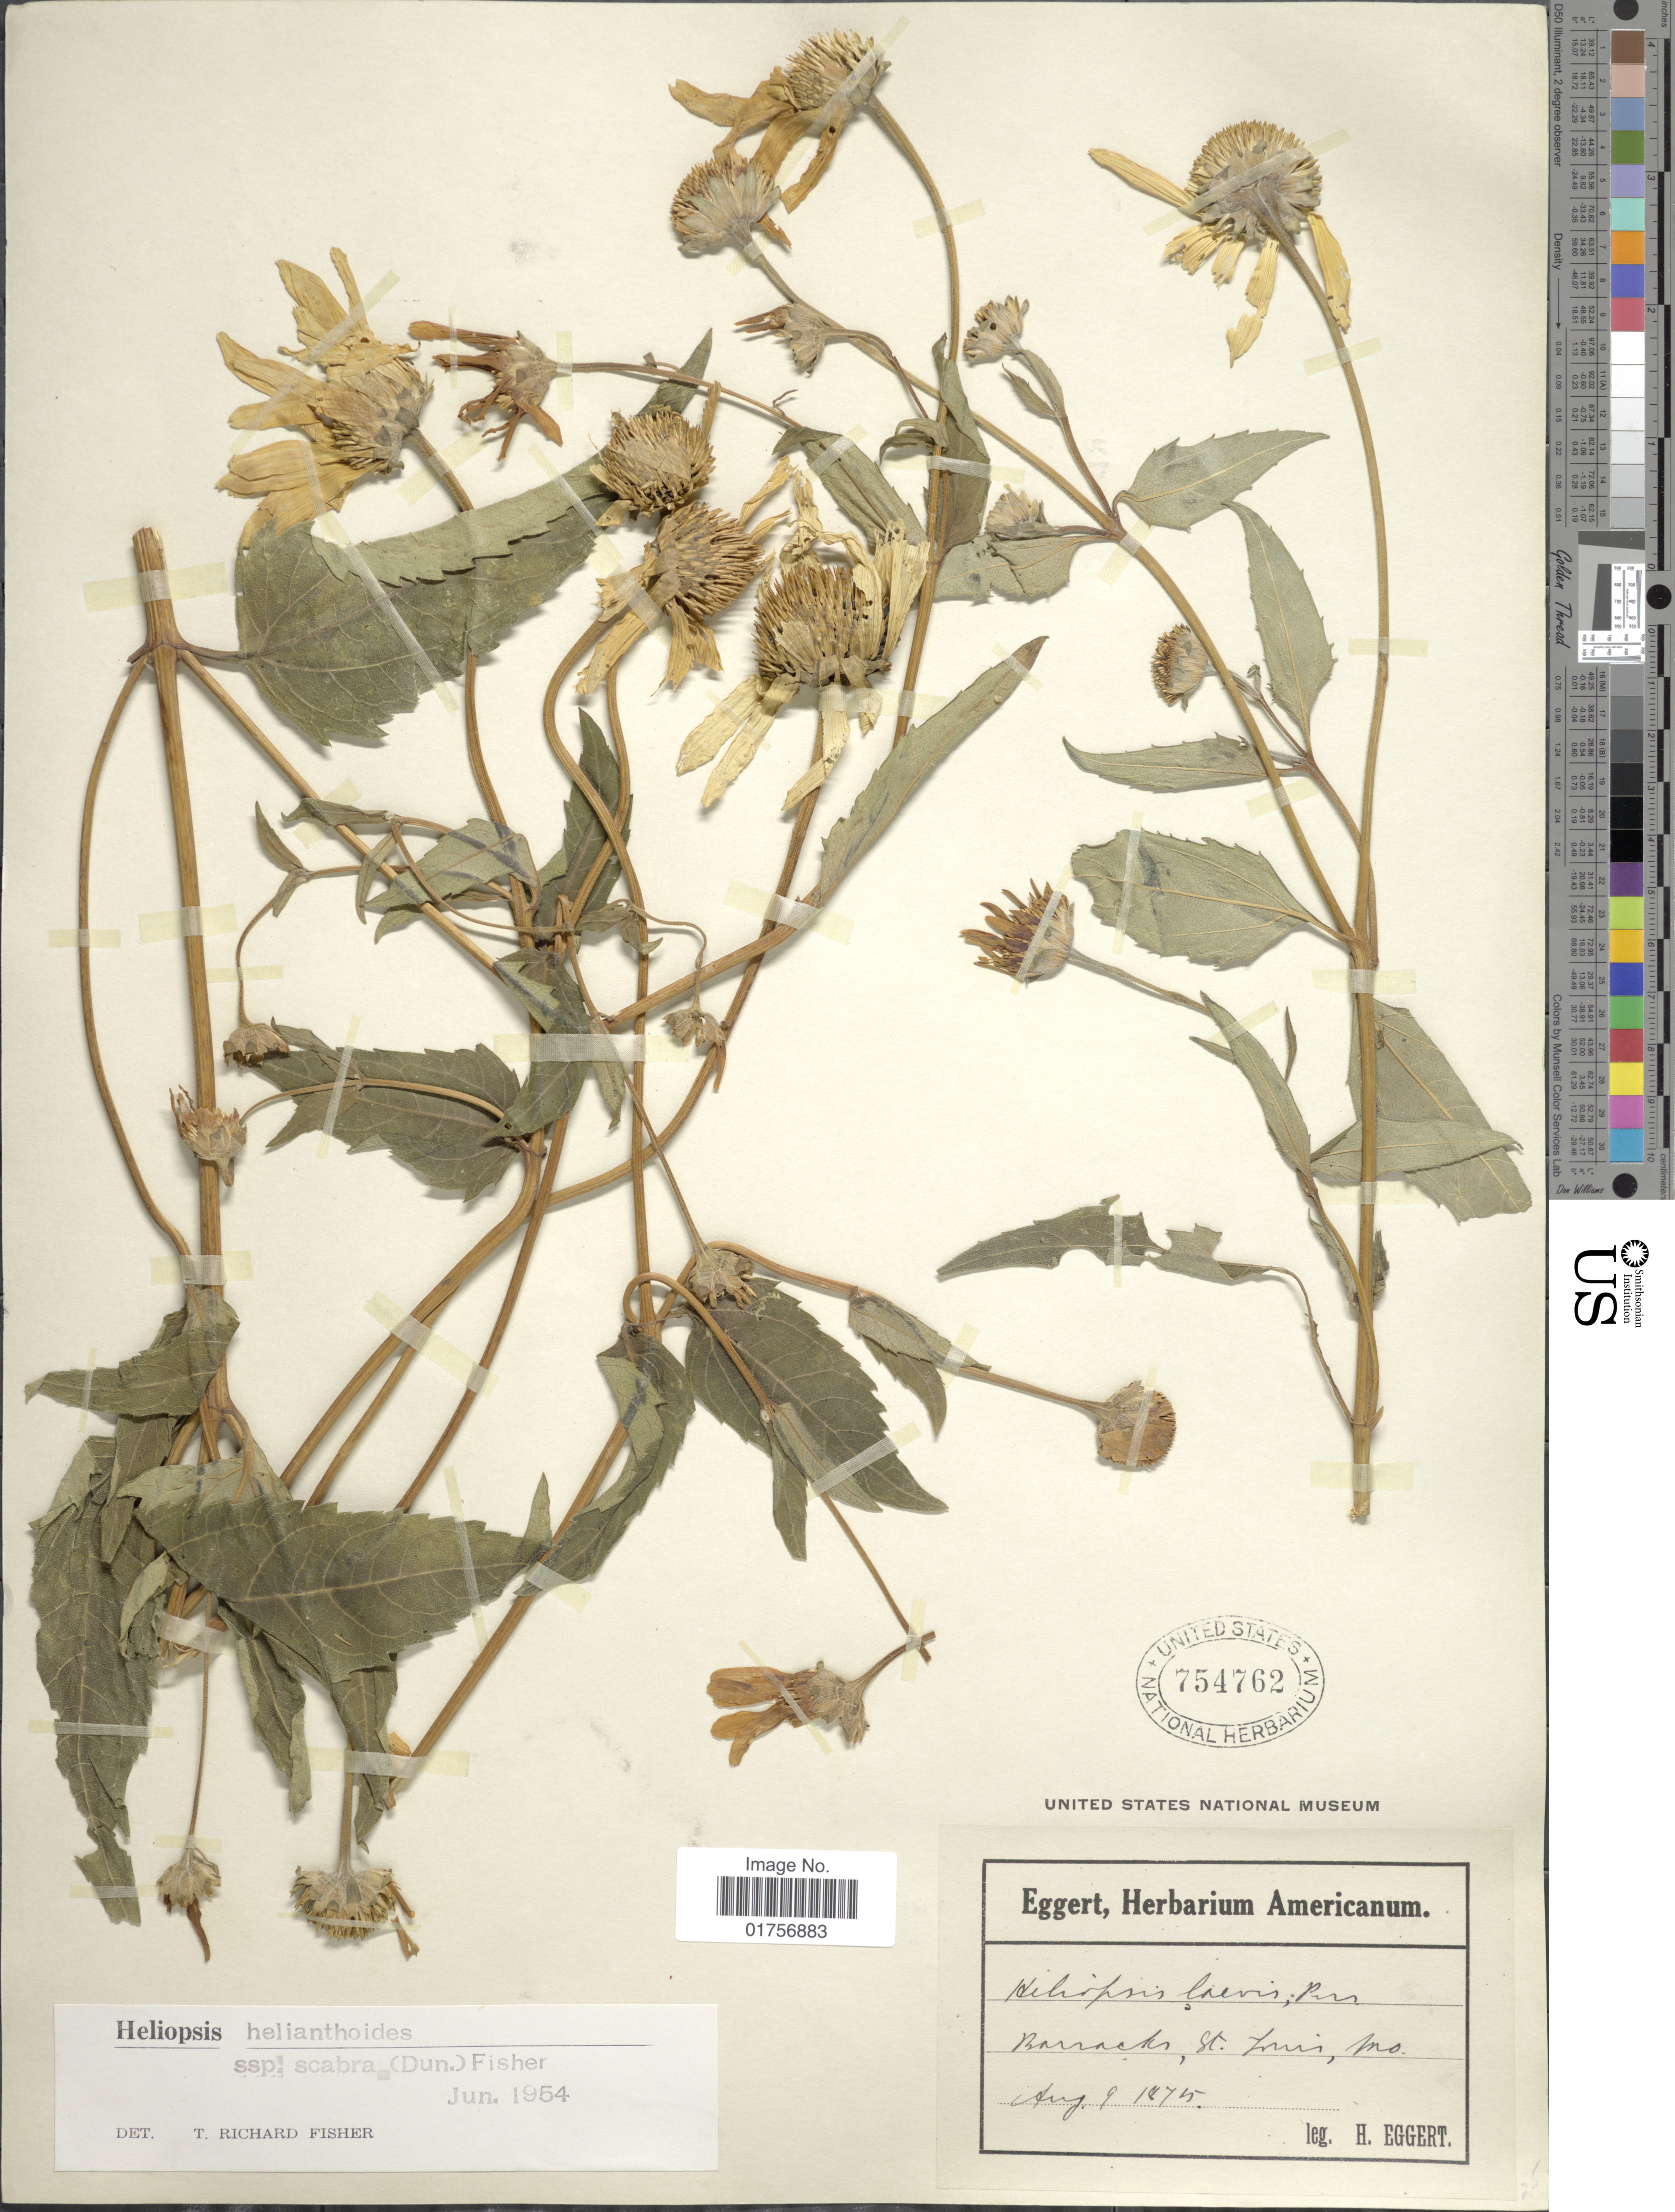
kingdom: Plantae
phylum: Tracheophyta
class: Magnoliopsida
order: Asterales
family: Asteraceae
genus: Heliopsis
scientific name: Heliopsis helianthoides var. scabra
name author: (Dunal) T.R. Fisher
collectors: H. Eggert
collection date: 1875-08-09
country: United States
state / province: Missouri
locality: Barracks, St. Louis, Mo.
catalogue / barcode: US 754762